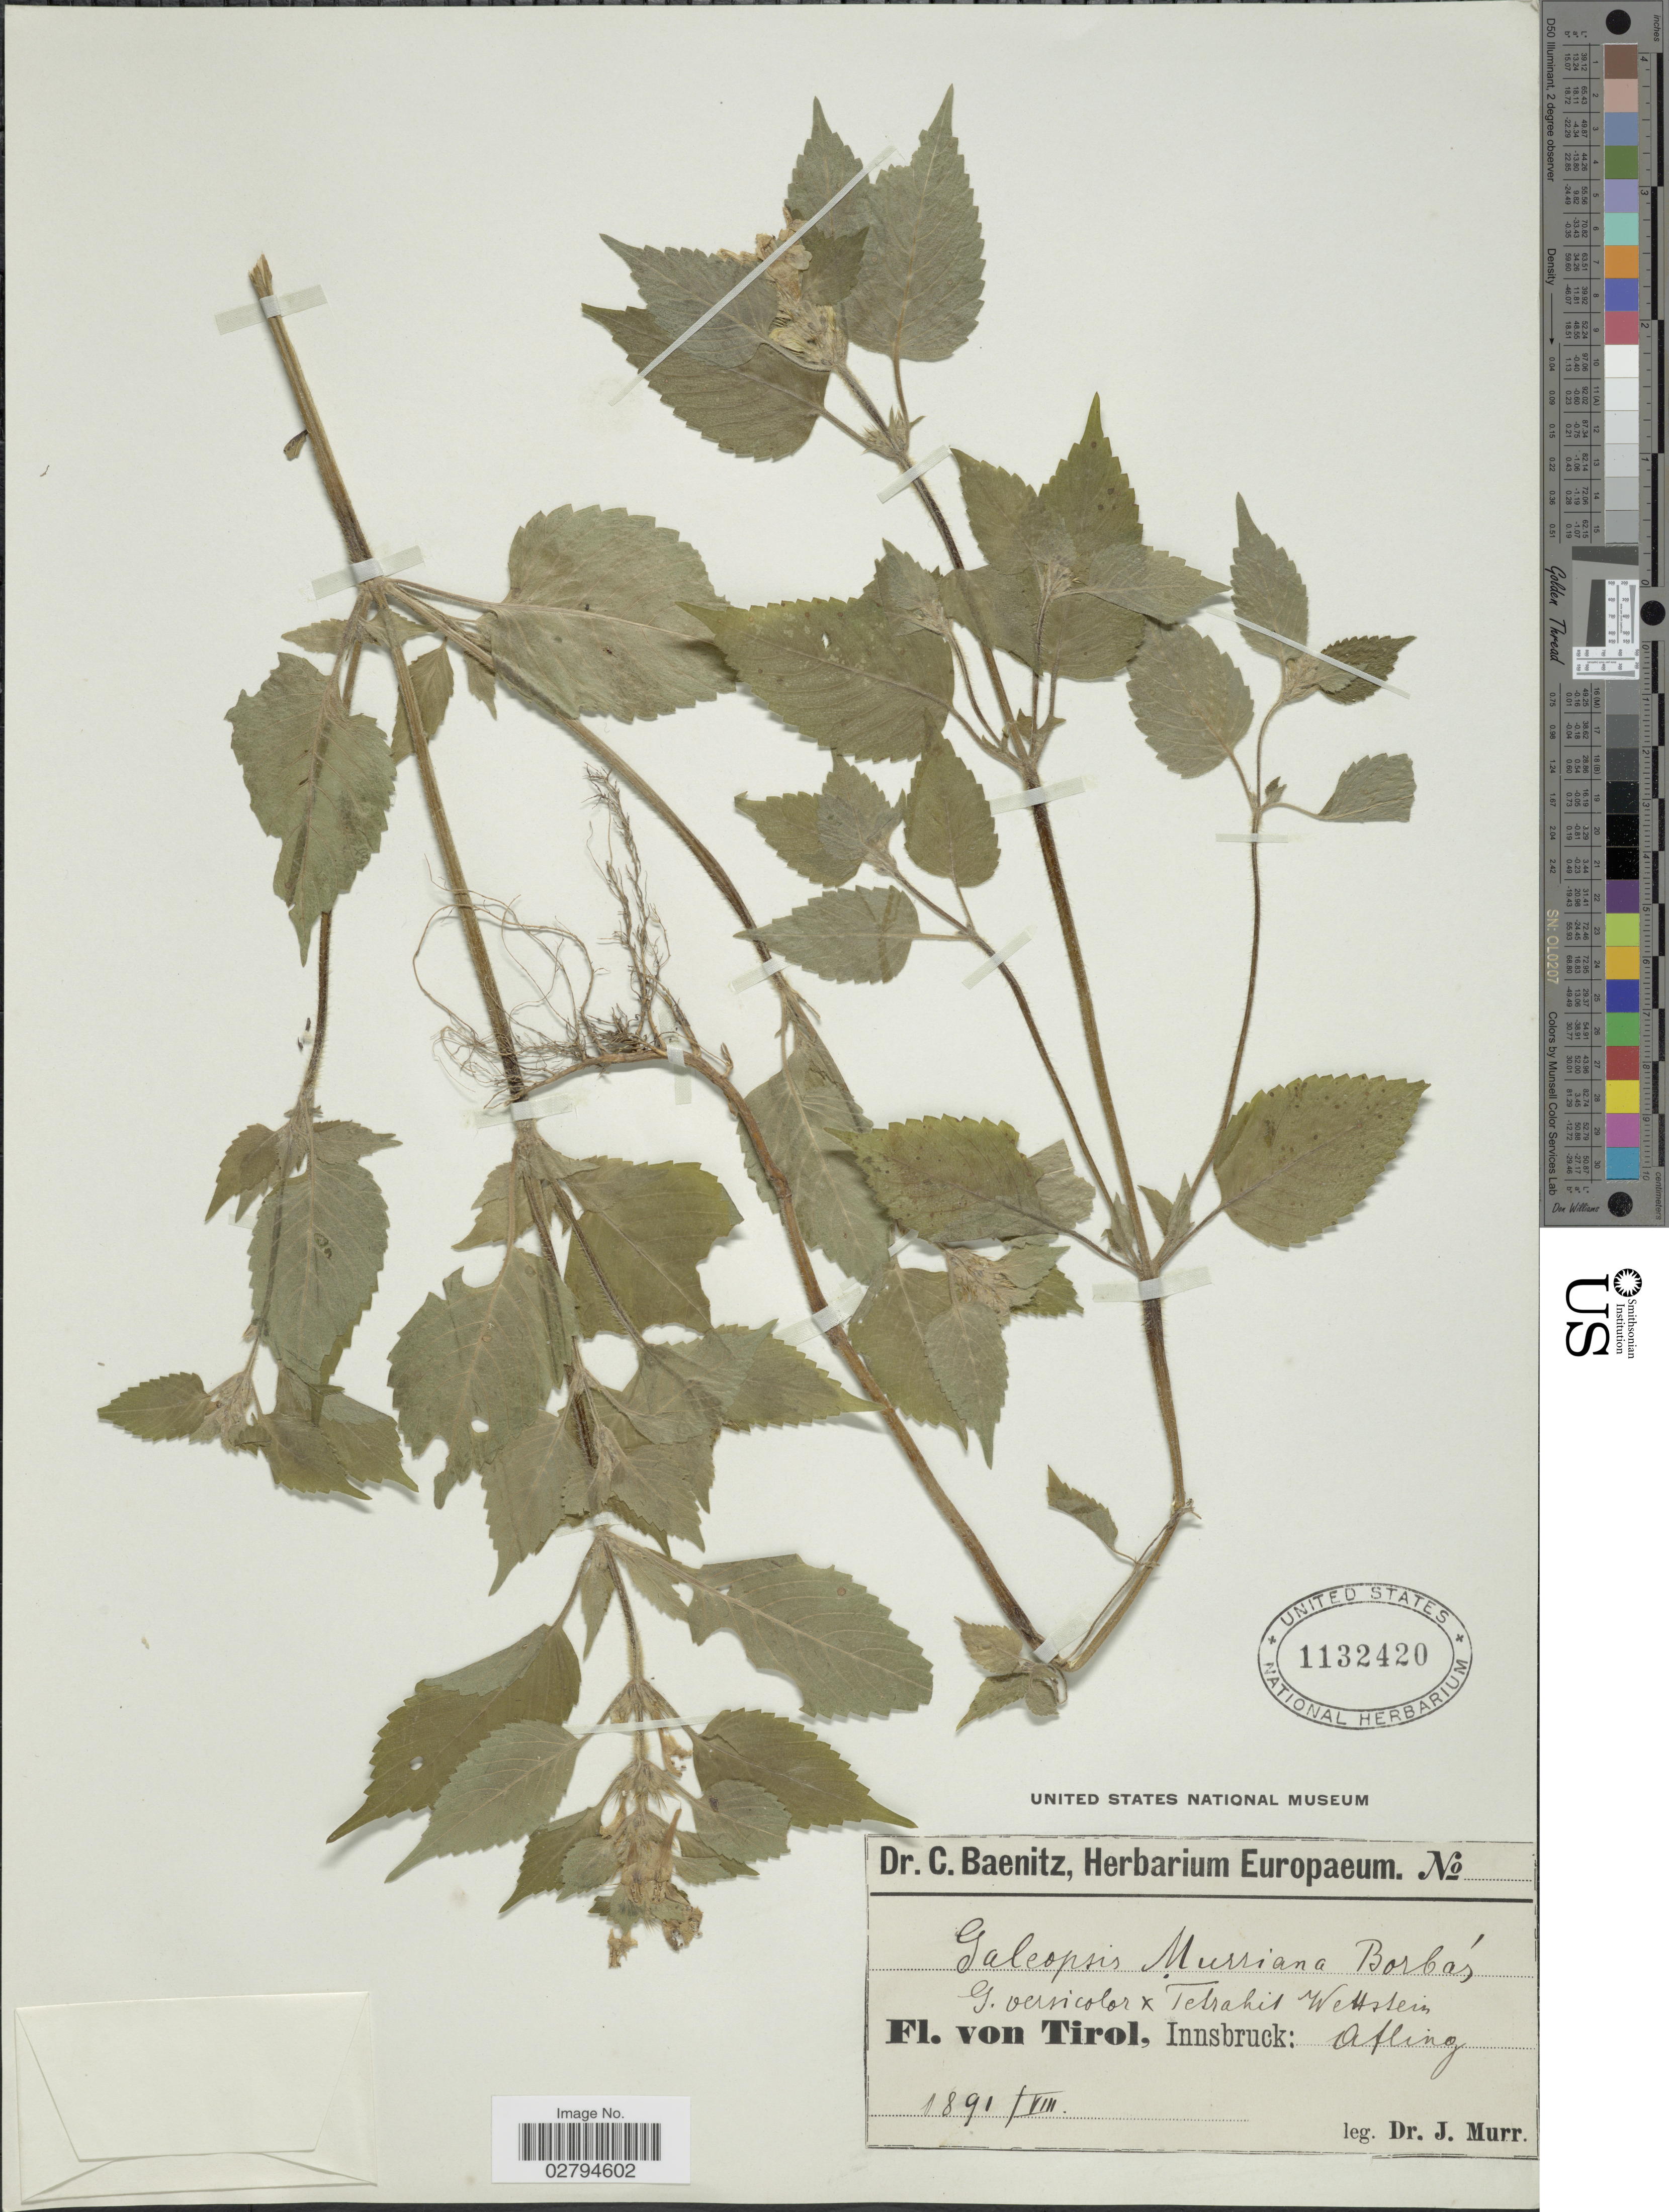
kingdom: Plantae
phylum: Tracheophyta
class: Magnoliopsida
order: Lamiales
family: Lamiaceae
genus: Galeopsis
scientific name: Galeopsis murriana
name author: Borbás & Wettst. ex Murr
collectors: J. Murr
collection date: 1891-08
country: Austria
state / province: Tirol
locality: Tirol, Innsbruck: Afling.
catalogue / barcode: US 1132420